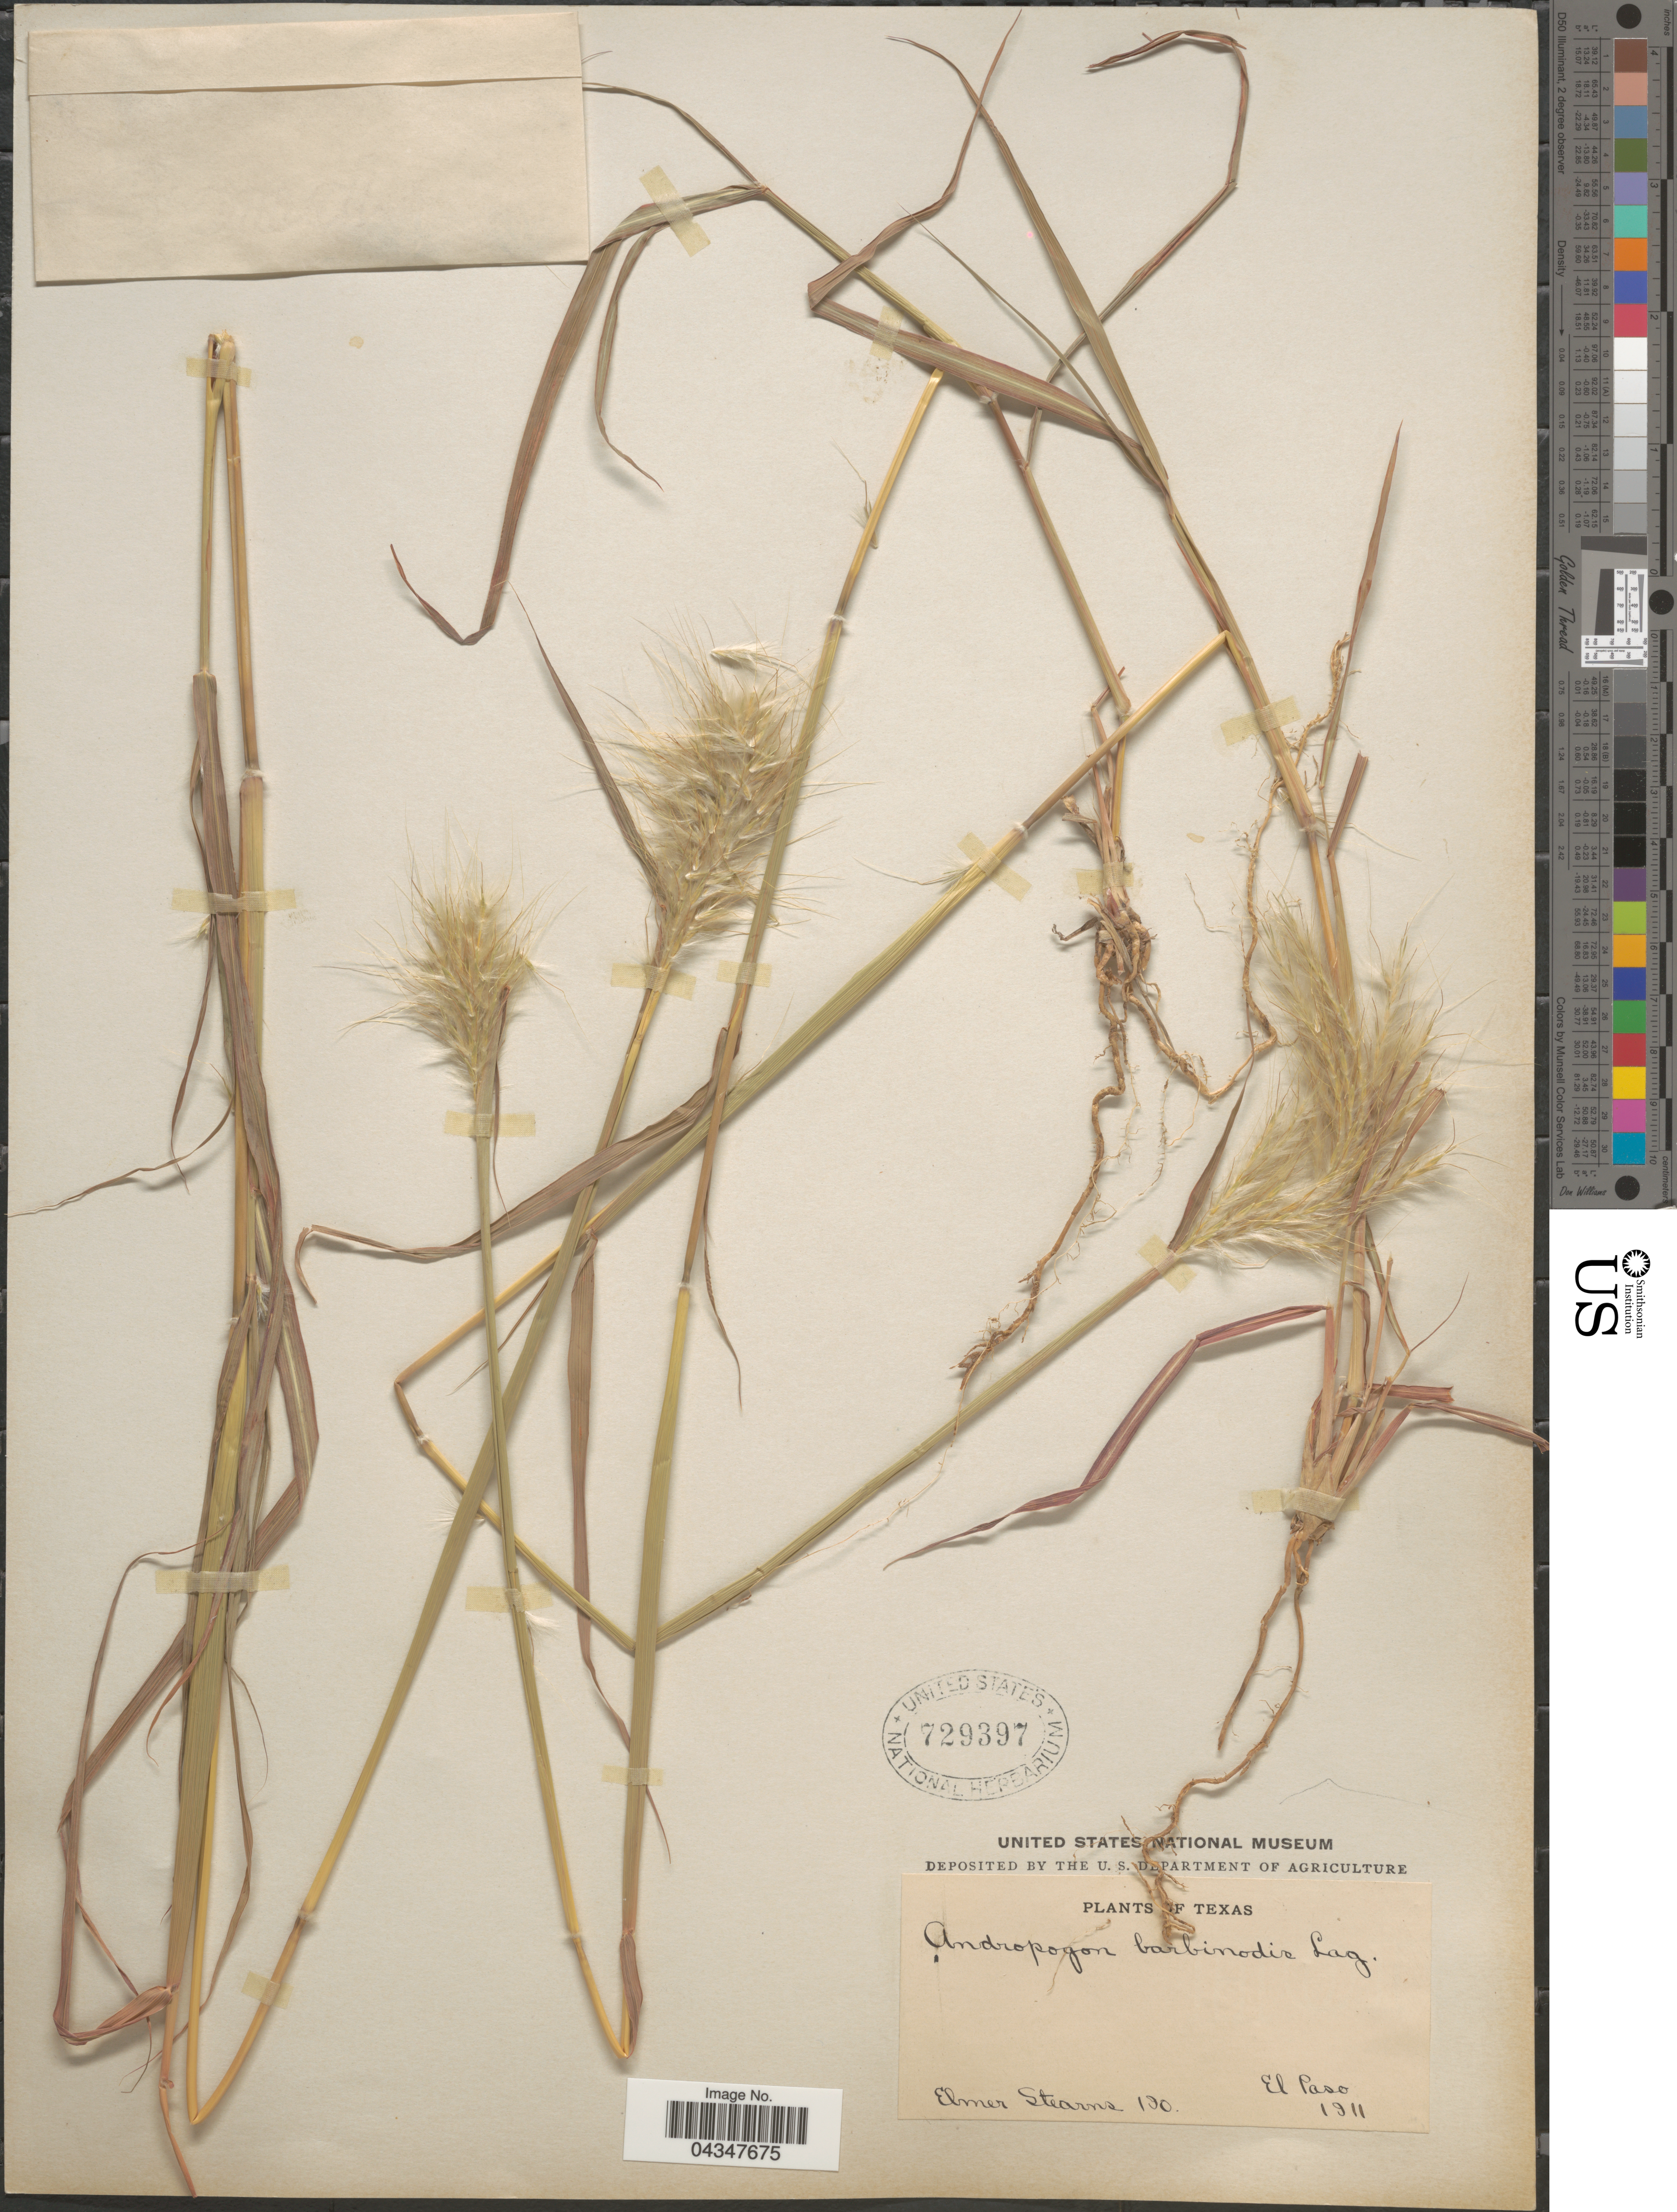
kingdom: Plantae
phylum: Tracheophyta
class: Liliopsida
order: Poales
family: Poaceae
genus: Bothriochloa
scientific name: Bothriochloa barbinodis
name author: (Lag.) Herter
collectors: E. Stearns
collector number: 190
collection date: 1911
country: United States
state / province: Texas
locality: El Paso.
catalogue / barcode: US 729397